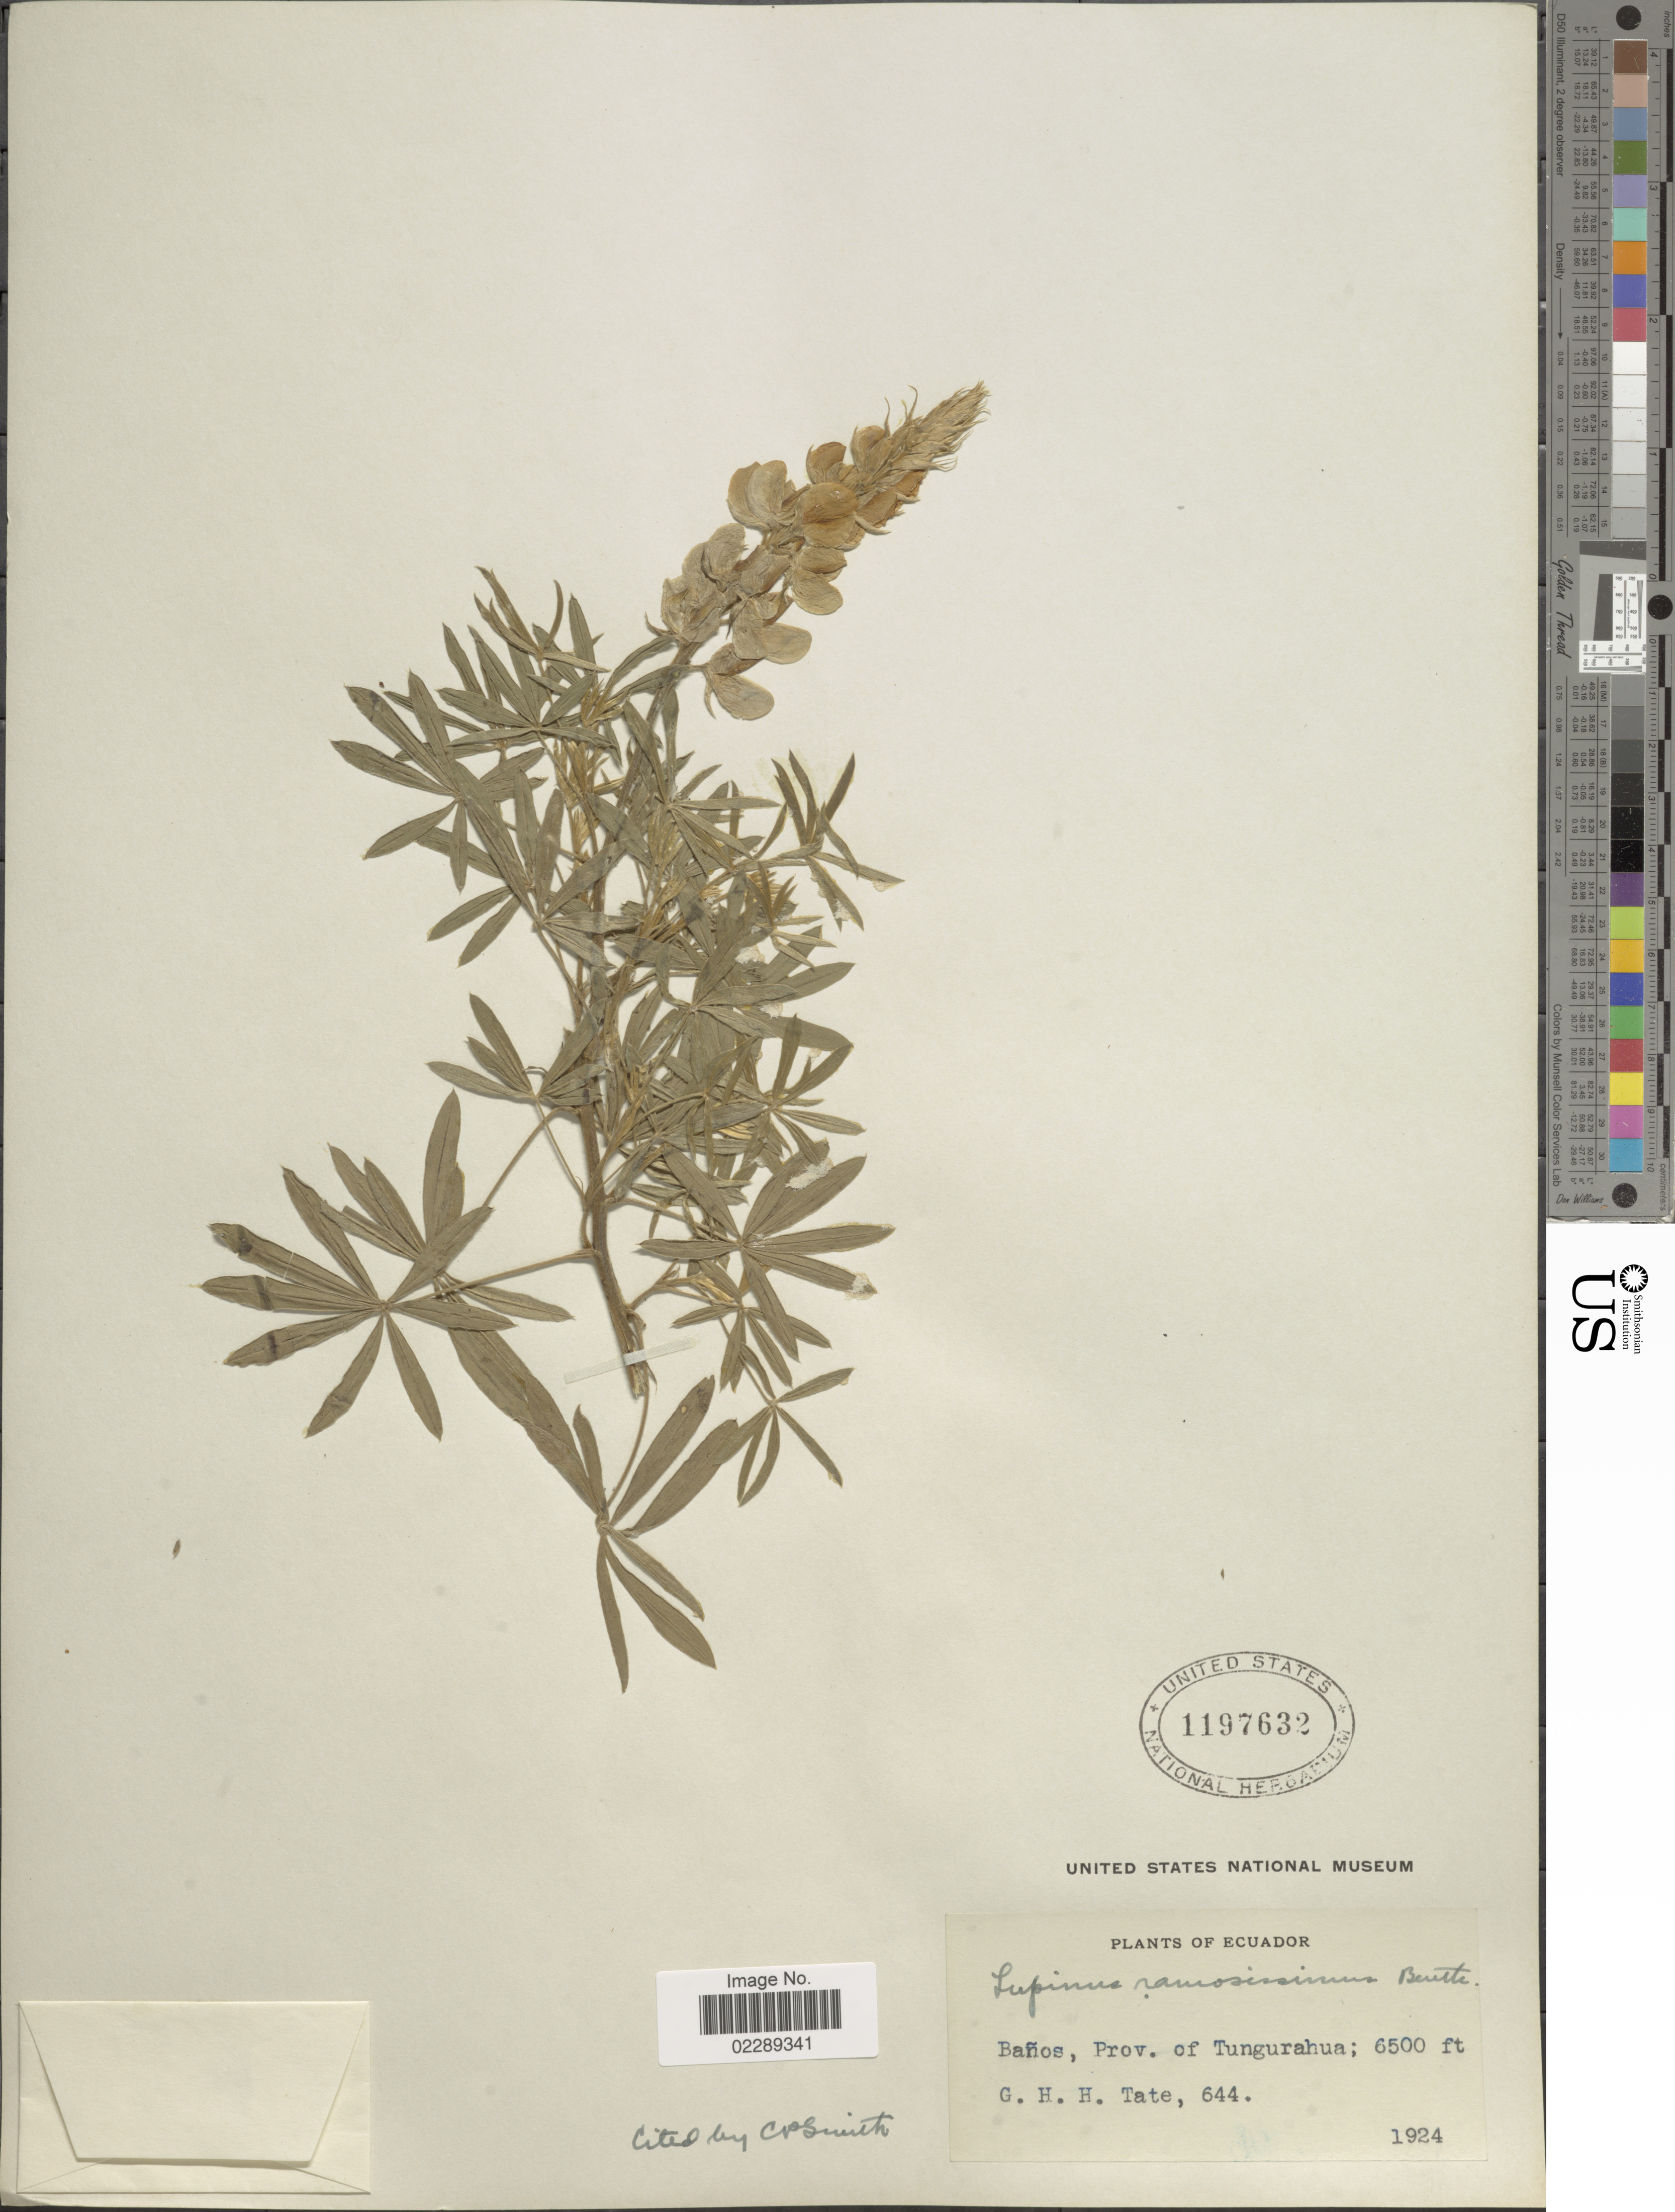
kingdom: Plantae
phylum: Tracheophyta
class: Magnoliopsida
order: Fabales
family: Fabaceae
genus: Lupinus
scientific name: Lupinus ramosissimus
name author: Benth.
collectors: G. H. H.Tate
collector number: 644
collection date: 1924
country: Ecuador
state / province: Tungurahua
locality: Baños, Prov. of Tungurahua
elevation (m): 1981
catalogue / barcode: US 1197632